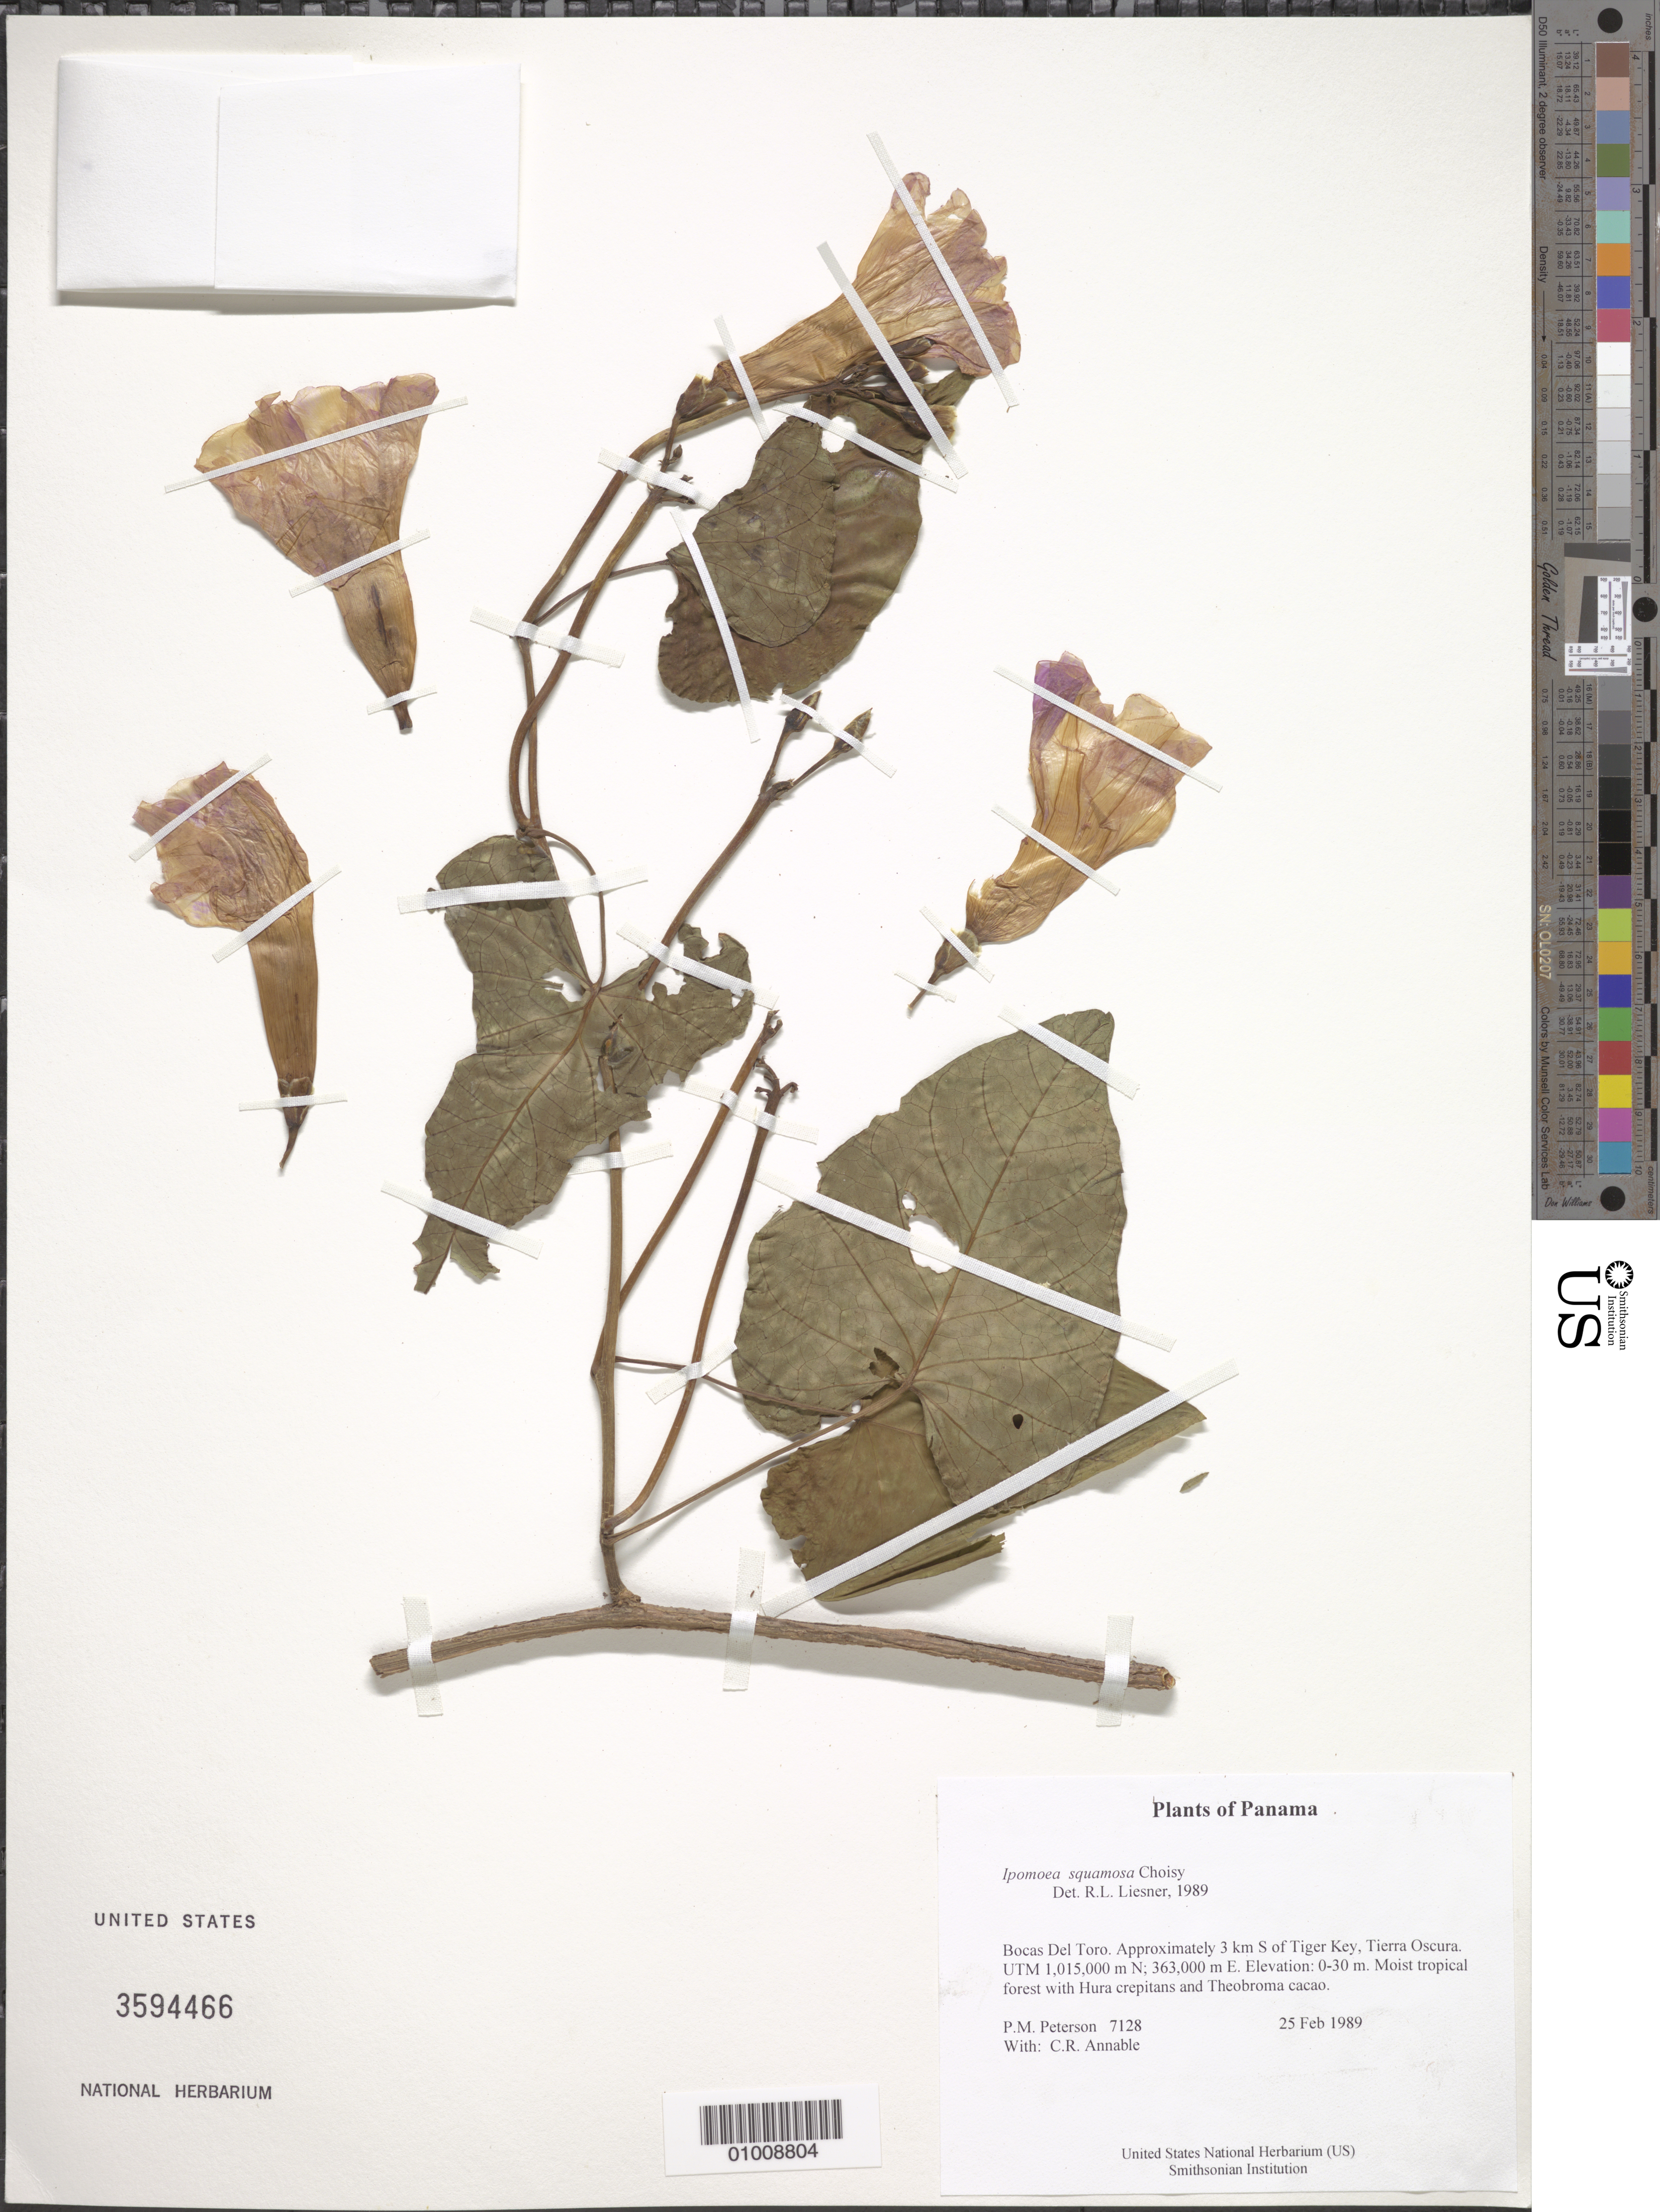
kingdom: Plantae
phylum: Tracheophyta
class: Magnoliopsida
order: Solanales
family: Convolvulaceae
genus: Ipomoea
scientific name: Ipomoea squamosa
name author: Choisy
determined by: Liesner, R. L.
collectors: P. M. Peterson & C. R. Annable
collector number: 07128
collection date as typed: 25 Feb 1989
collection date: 1989-02-25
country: Panama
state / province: Bocas del Toro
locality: Approximately 3 km S of Tiger Key, Tierra Oscura. UTM 1,015,000 m N; 363,000 m E.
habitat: Moist tropical forest with Hura crepitans and Theobroma cacao.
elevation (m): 0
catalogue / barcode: US 3594466